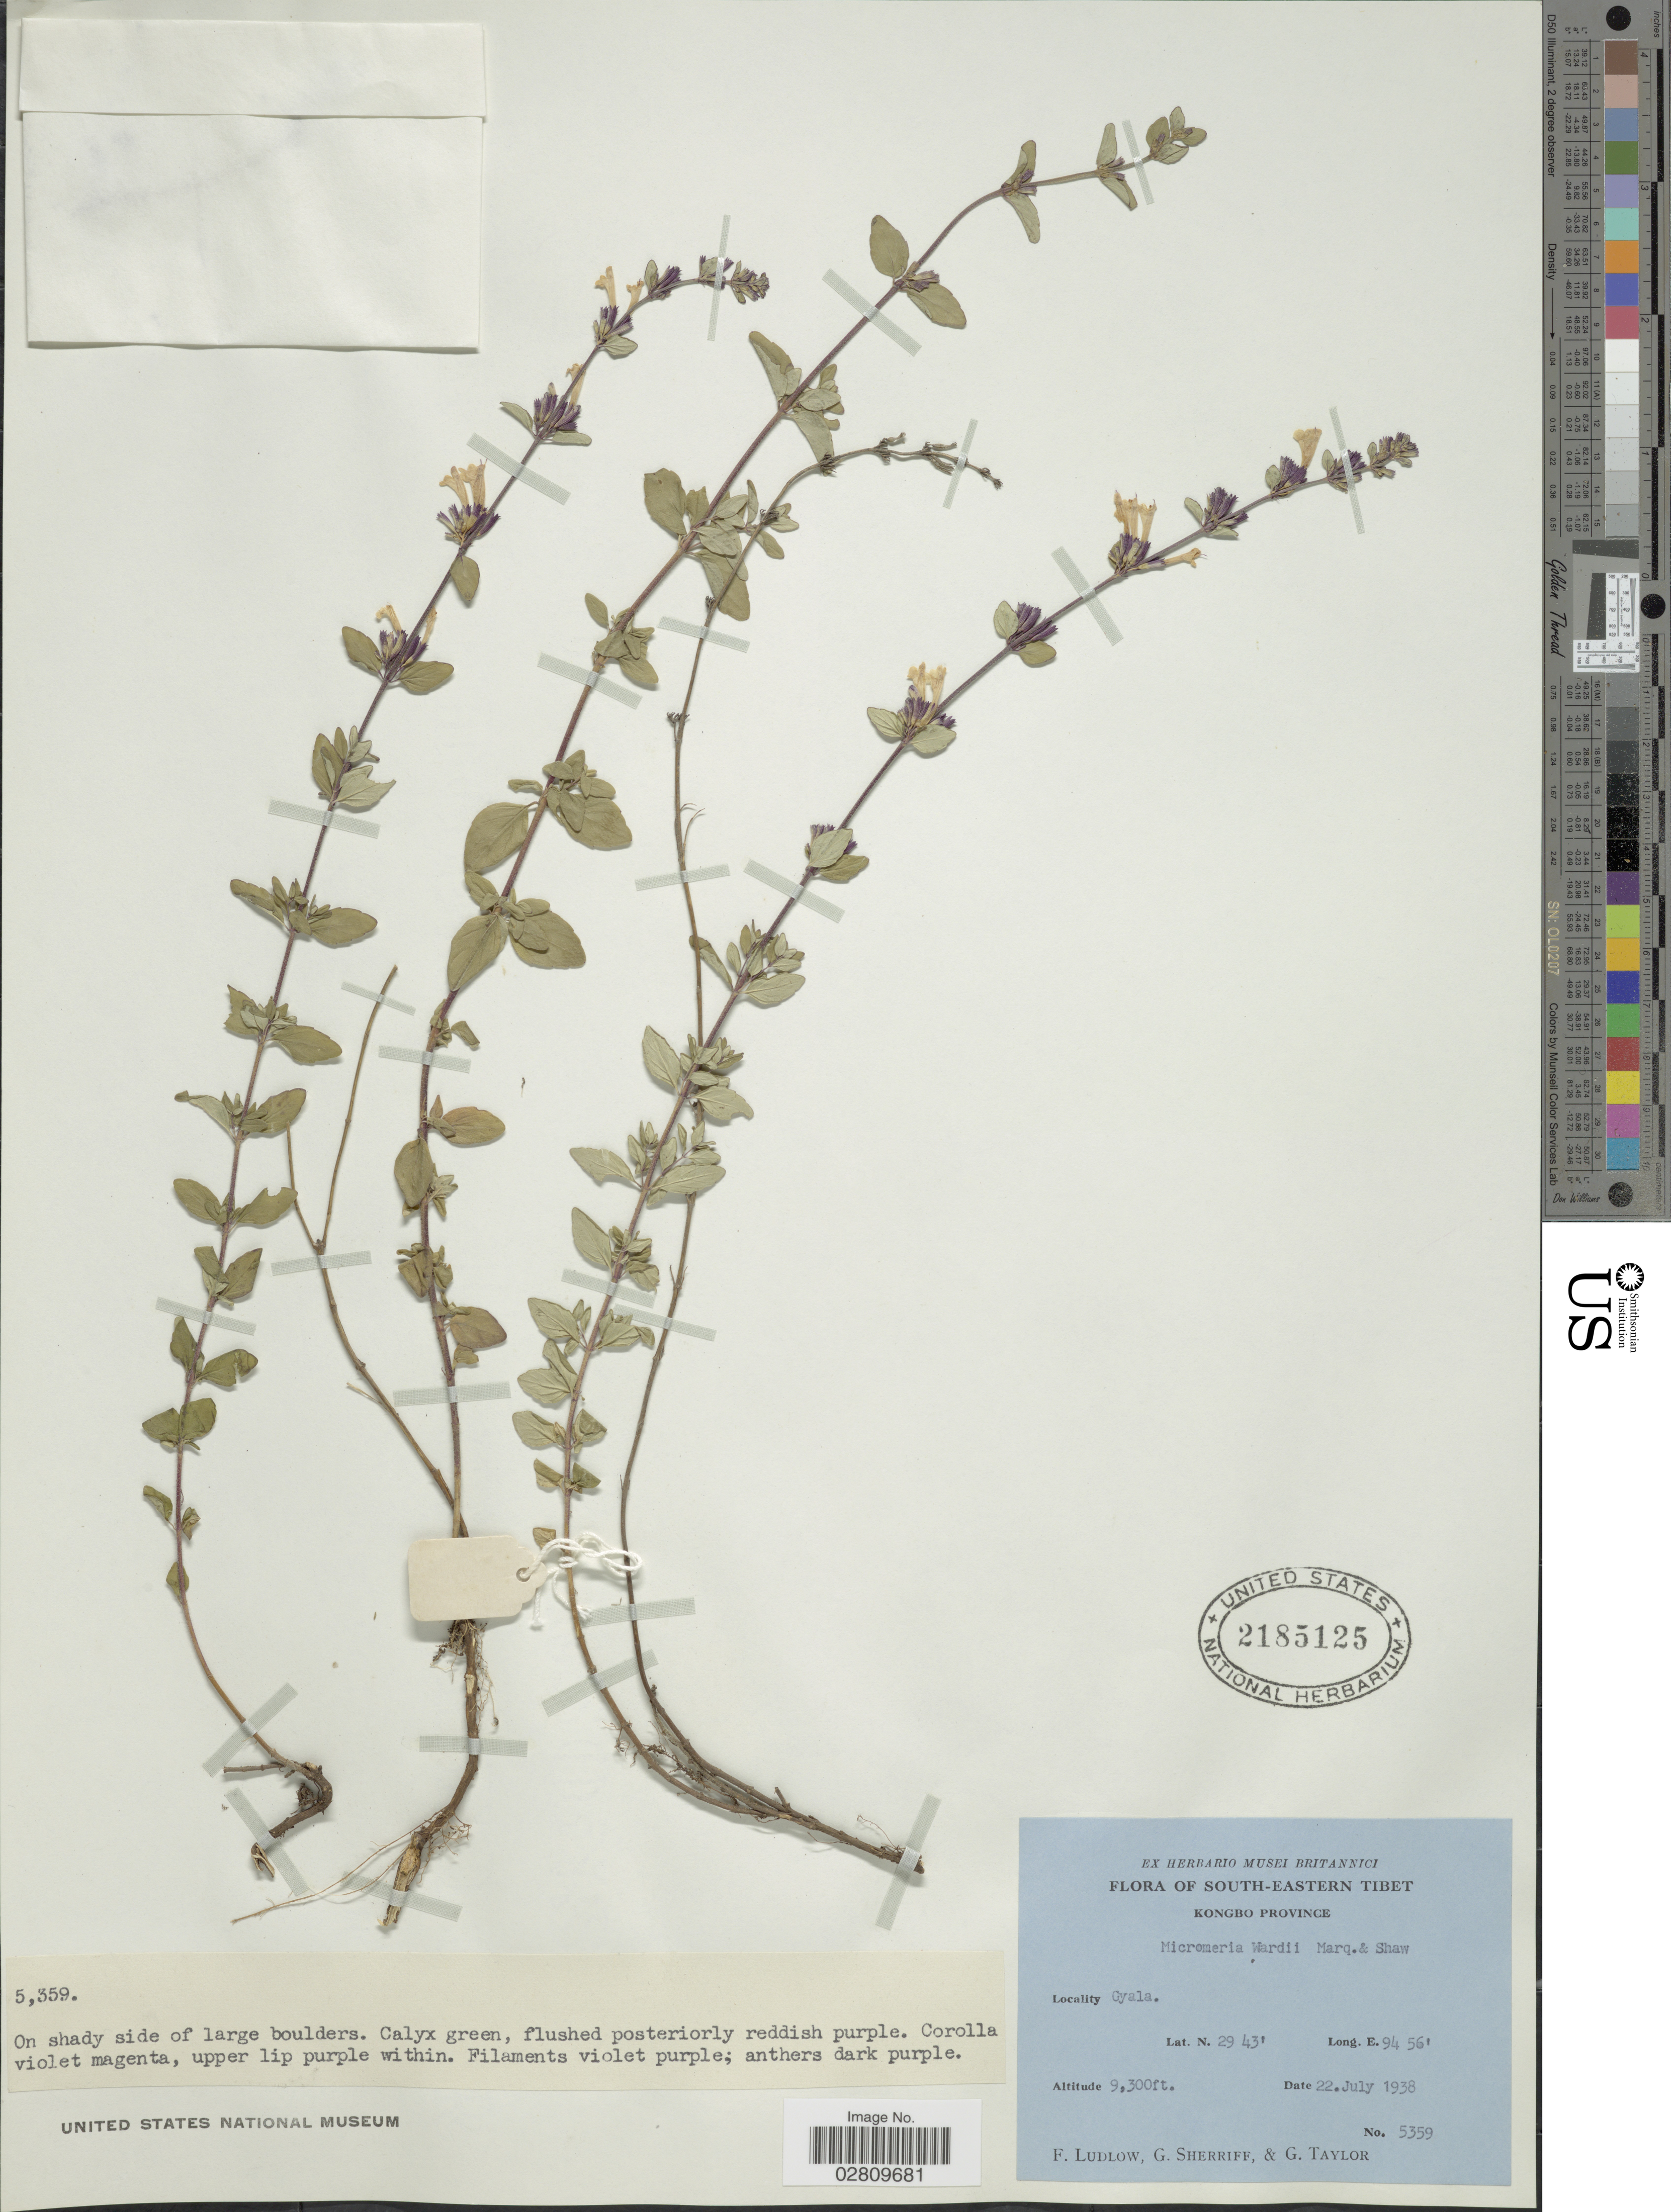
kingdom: Plantae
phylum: Tracheophyta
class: Magnoliopsida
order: Lamiales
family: Lamiaceae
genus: Micromeria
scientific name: Micromeria wardii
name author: C. Marquand & Airy Shaw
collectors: F. Ludlow, G. Sheriff & G. Taylor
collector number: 5359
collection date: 1938-07-22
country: China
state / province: Xizang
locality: South-Eastern Tibet. Kongbo Province. Cyala.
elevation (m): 2835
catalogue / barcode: US 2185125